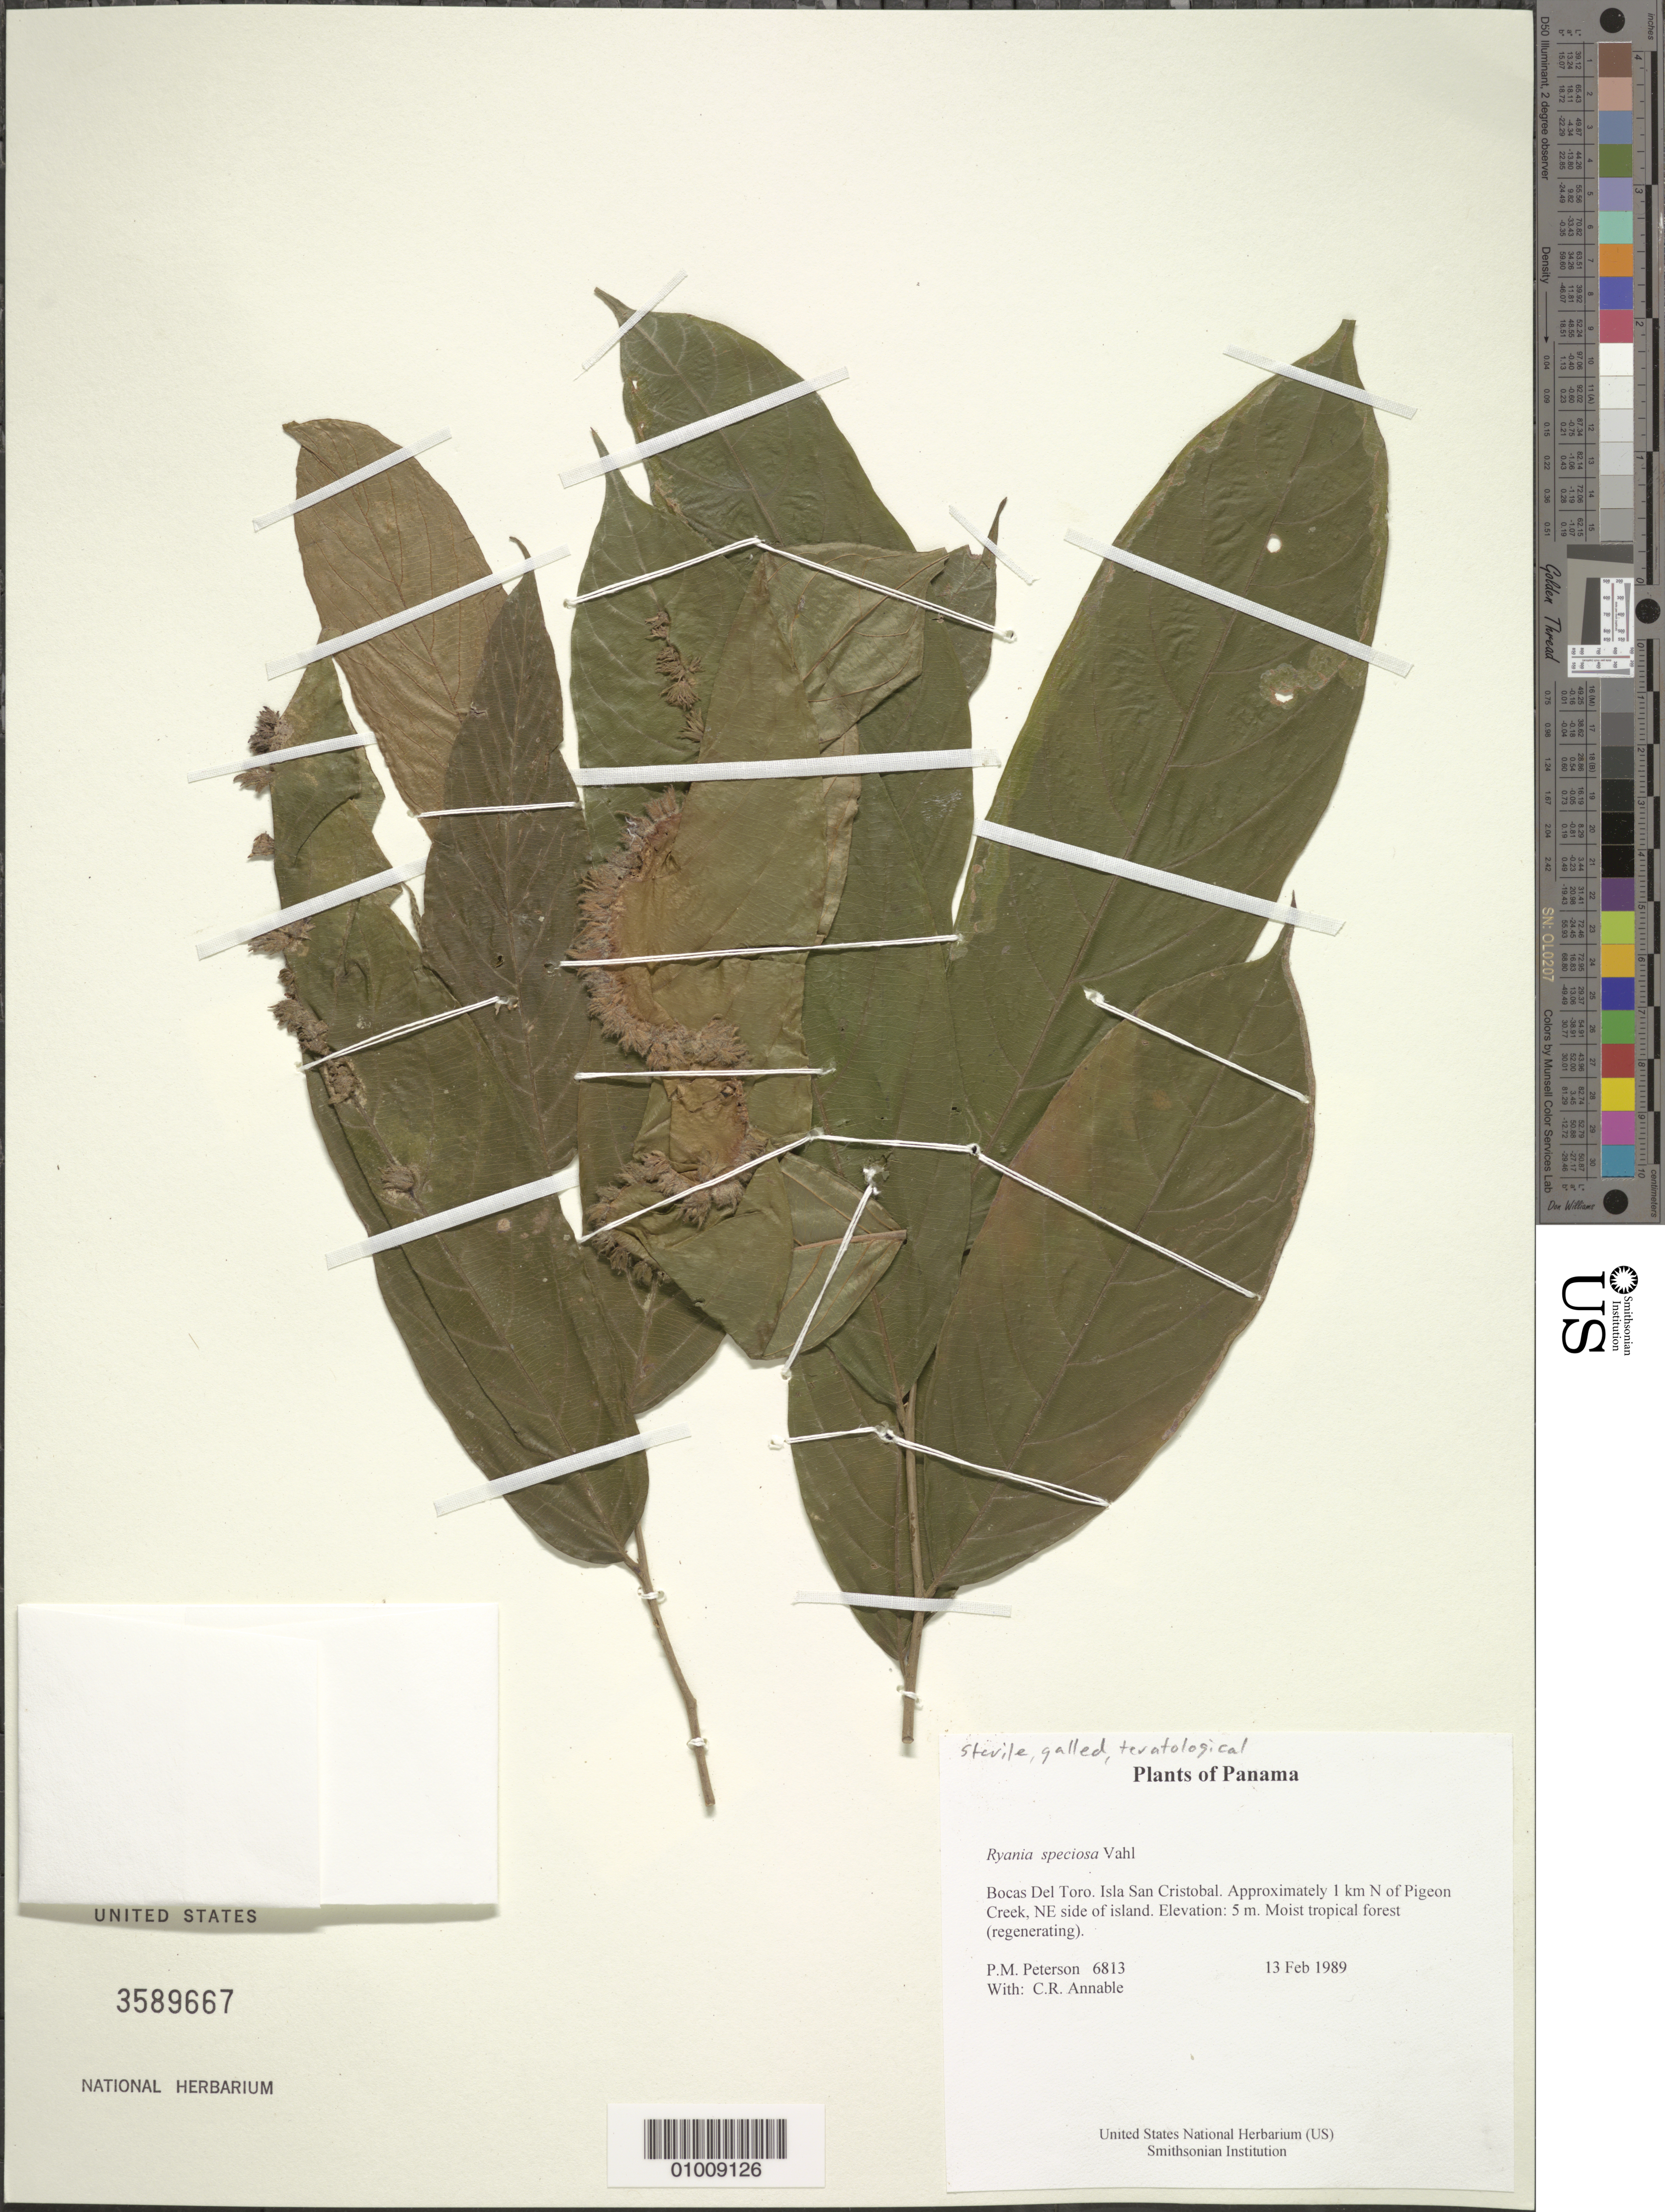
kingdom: Plantae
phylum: Tracheophyta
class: Magnoliopsida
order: Malpighiales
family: Salicaceae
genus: Ryania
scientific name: Ryania speciosa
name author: Vahl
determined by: Liesner, R. L.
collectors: P. M. Peterson & C. R. Annable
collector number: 06813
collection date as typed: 13 Feb 1989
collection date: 1989-02-13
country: Panama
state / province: Bocas del Toro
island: San Cristobal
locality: Approximately 1 km N of Pigeon Creek, NE side of island.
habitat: Moist tropical forest (regenerating).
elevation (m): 5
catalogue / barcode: US 3589667